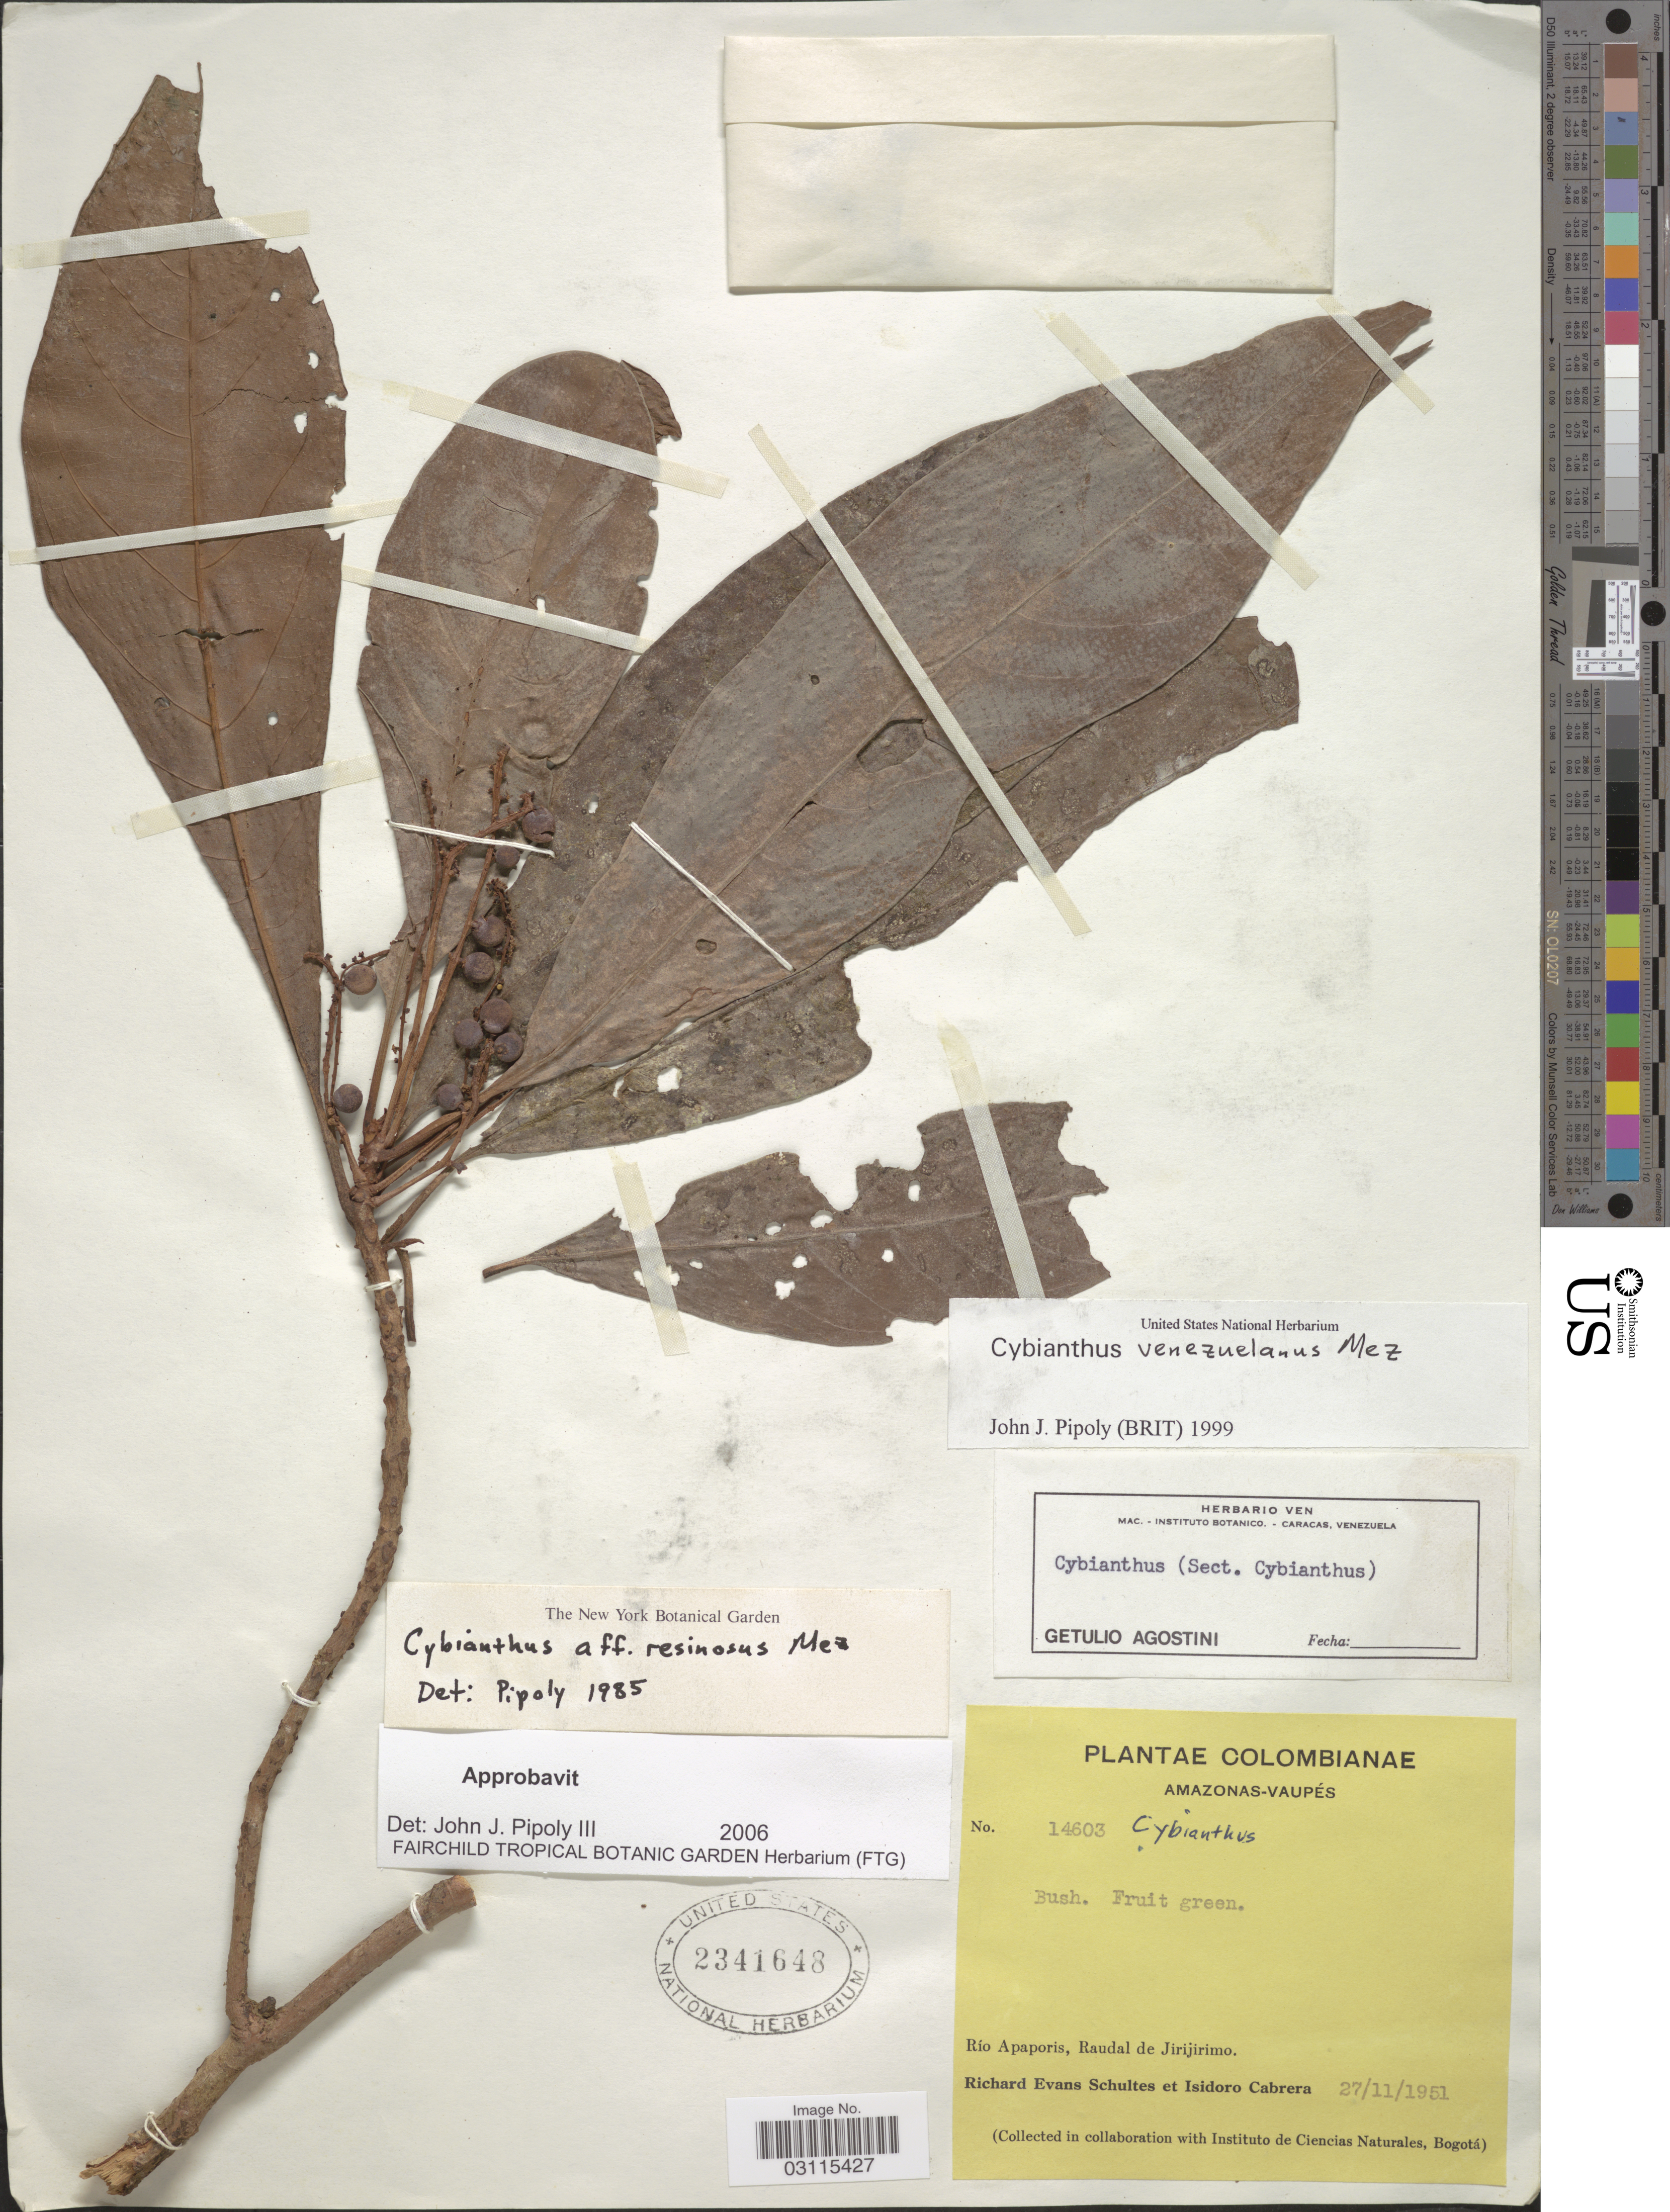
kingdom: Plantae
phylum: Tracheophyta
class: Magnoliopsida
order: Ericales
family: Primulaceae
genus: Cybianthus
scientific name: Cybianthus venezuelanus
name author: Mez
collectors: R. E. Schultes & I. Cabrera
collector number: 14603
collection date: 1951-11-27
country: Colombia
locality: Colombianae. Amazonas-Vaupés. Río Apaporis, Raudal de Jirijirimo.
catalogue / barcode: US 2341648